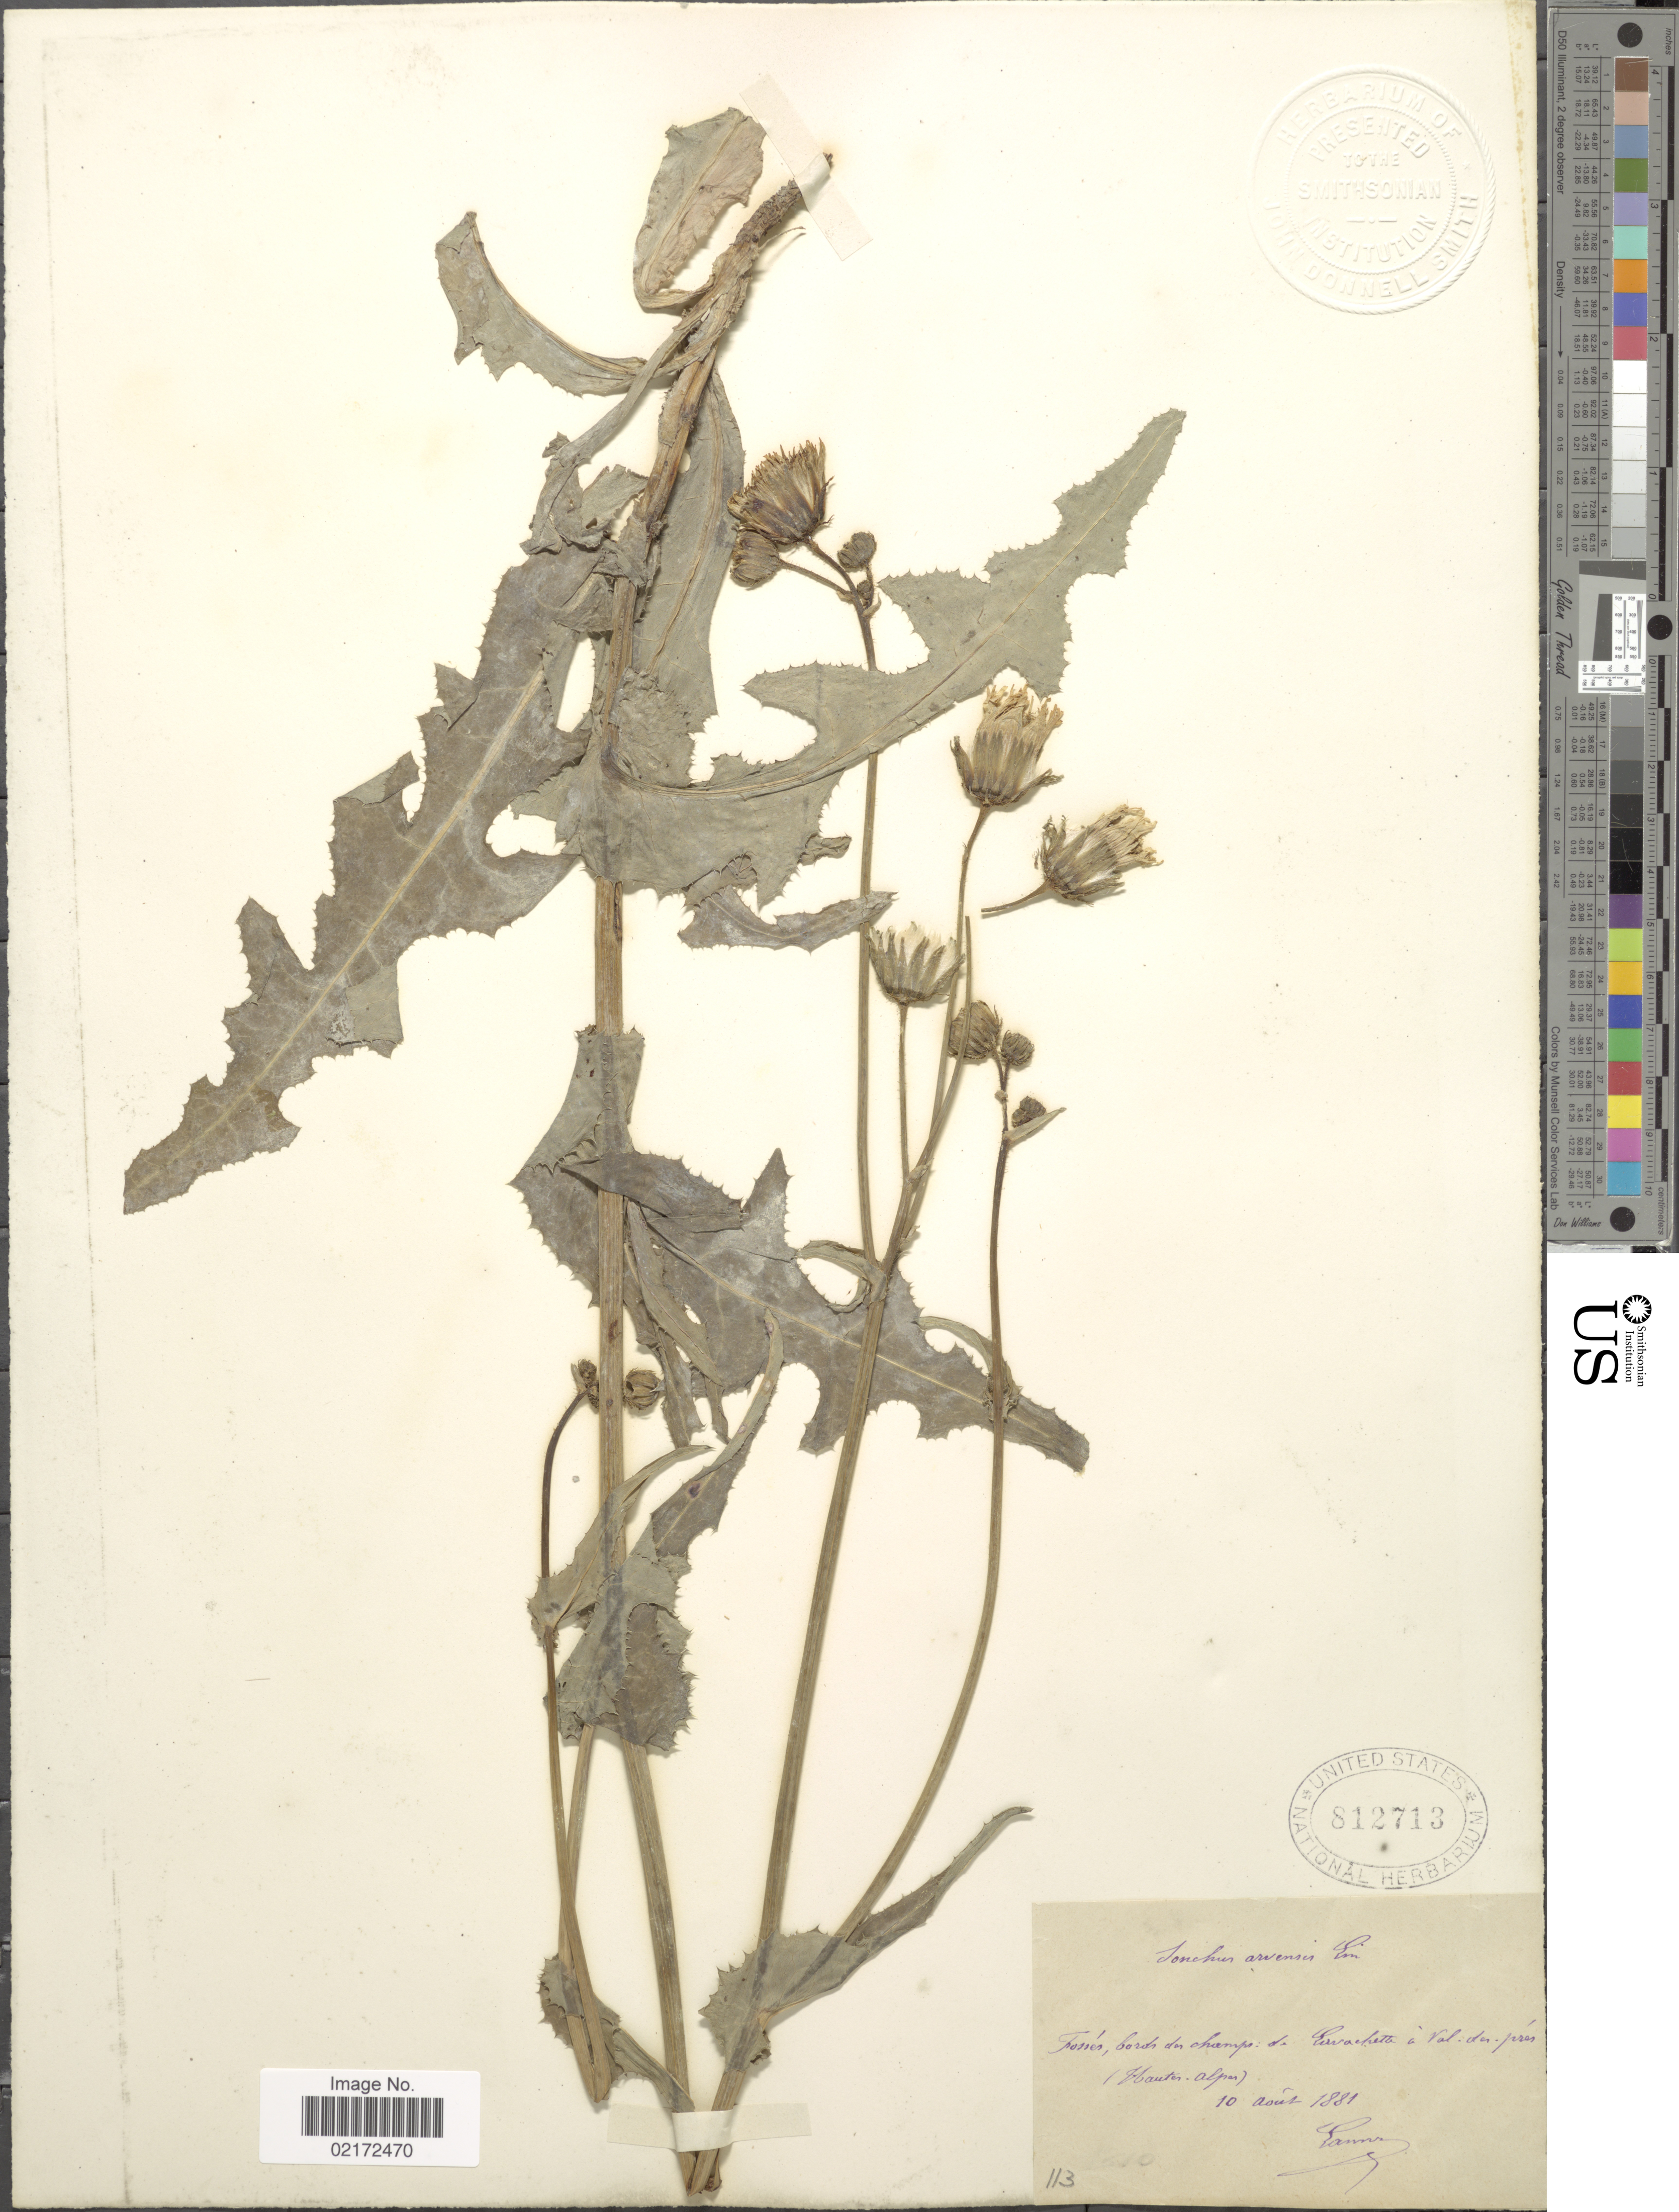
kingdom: Plantae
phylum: Tracheophyta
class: Magnoliopsida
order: Asterales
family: Asteraceae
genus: Sonchus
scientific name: Sonchus arvensis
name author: L.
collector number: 113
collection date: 1881-08-10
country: France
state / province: Provence-Alpes-Côte d'Azur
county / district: Hautes-Alpes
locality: Fossés, bords des champs: de Ervachette à Val des près (Hautes-Alpes). [interpreted]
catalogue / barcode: US 812713